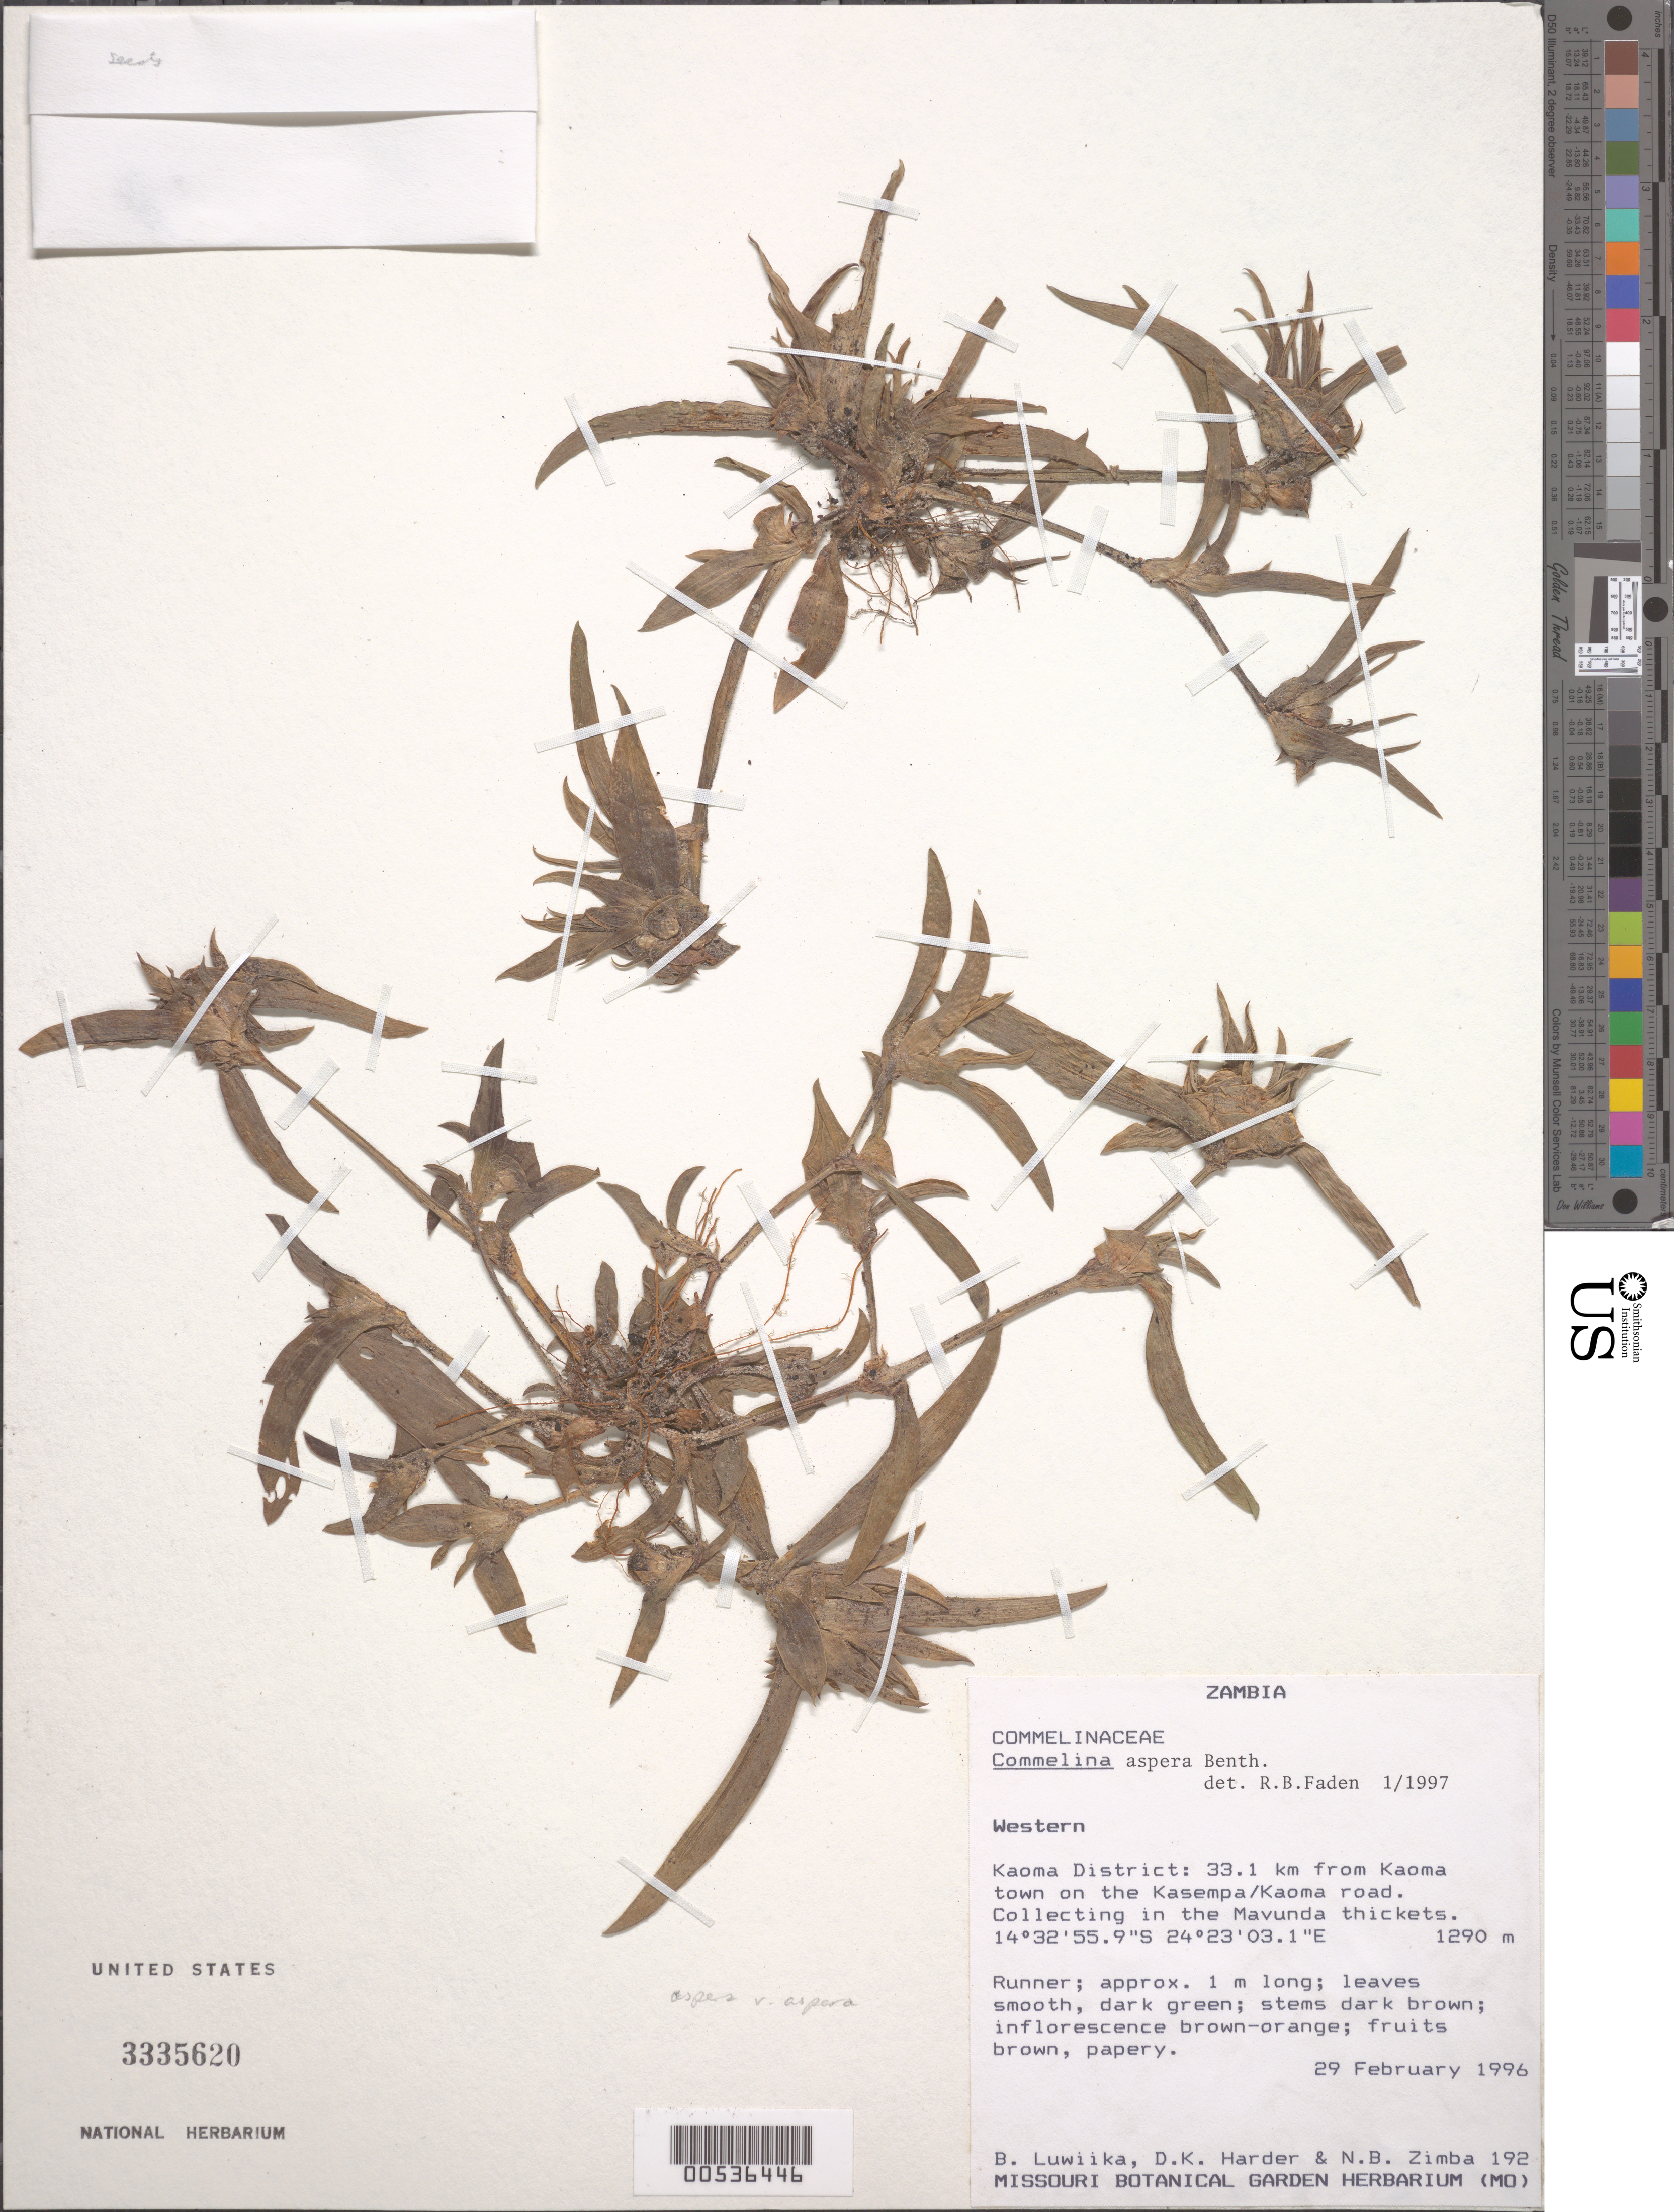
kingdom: Plantae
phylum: Tracheophyta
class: Liliopsida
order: Commelinales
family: Commelinaceae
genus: Commelina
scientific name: Commelina aspera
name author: G. Don ex Benth.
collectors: B. Luwiika, D. Harder & N. B. Zimba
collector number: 192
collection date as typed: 29 Feb 1996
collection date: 1996-02-29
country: Zambia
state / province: Western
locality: Kaoma dist., on kasempa - kaoma road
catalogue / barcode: US 3335620